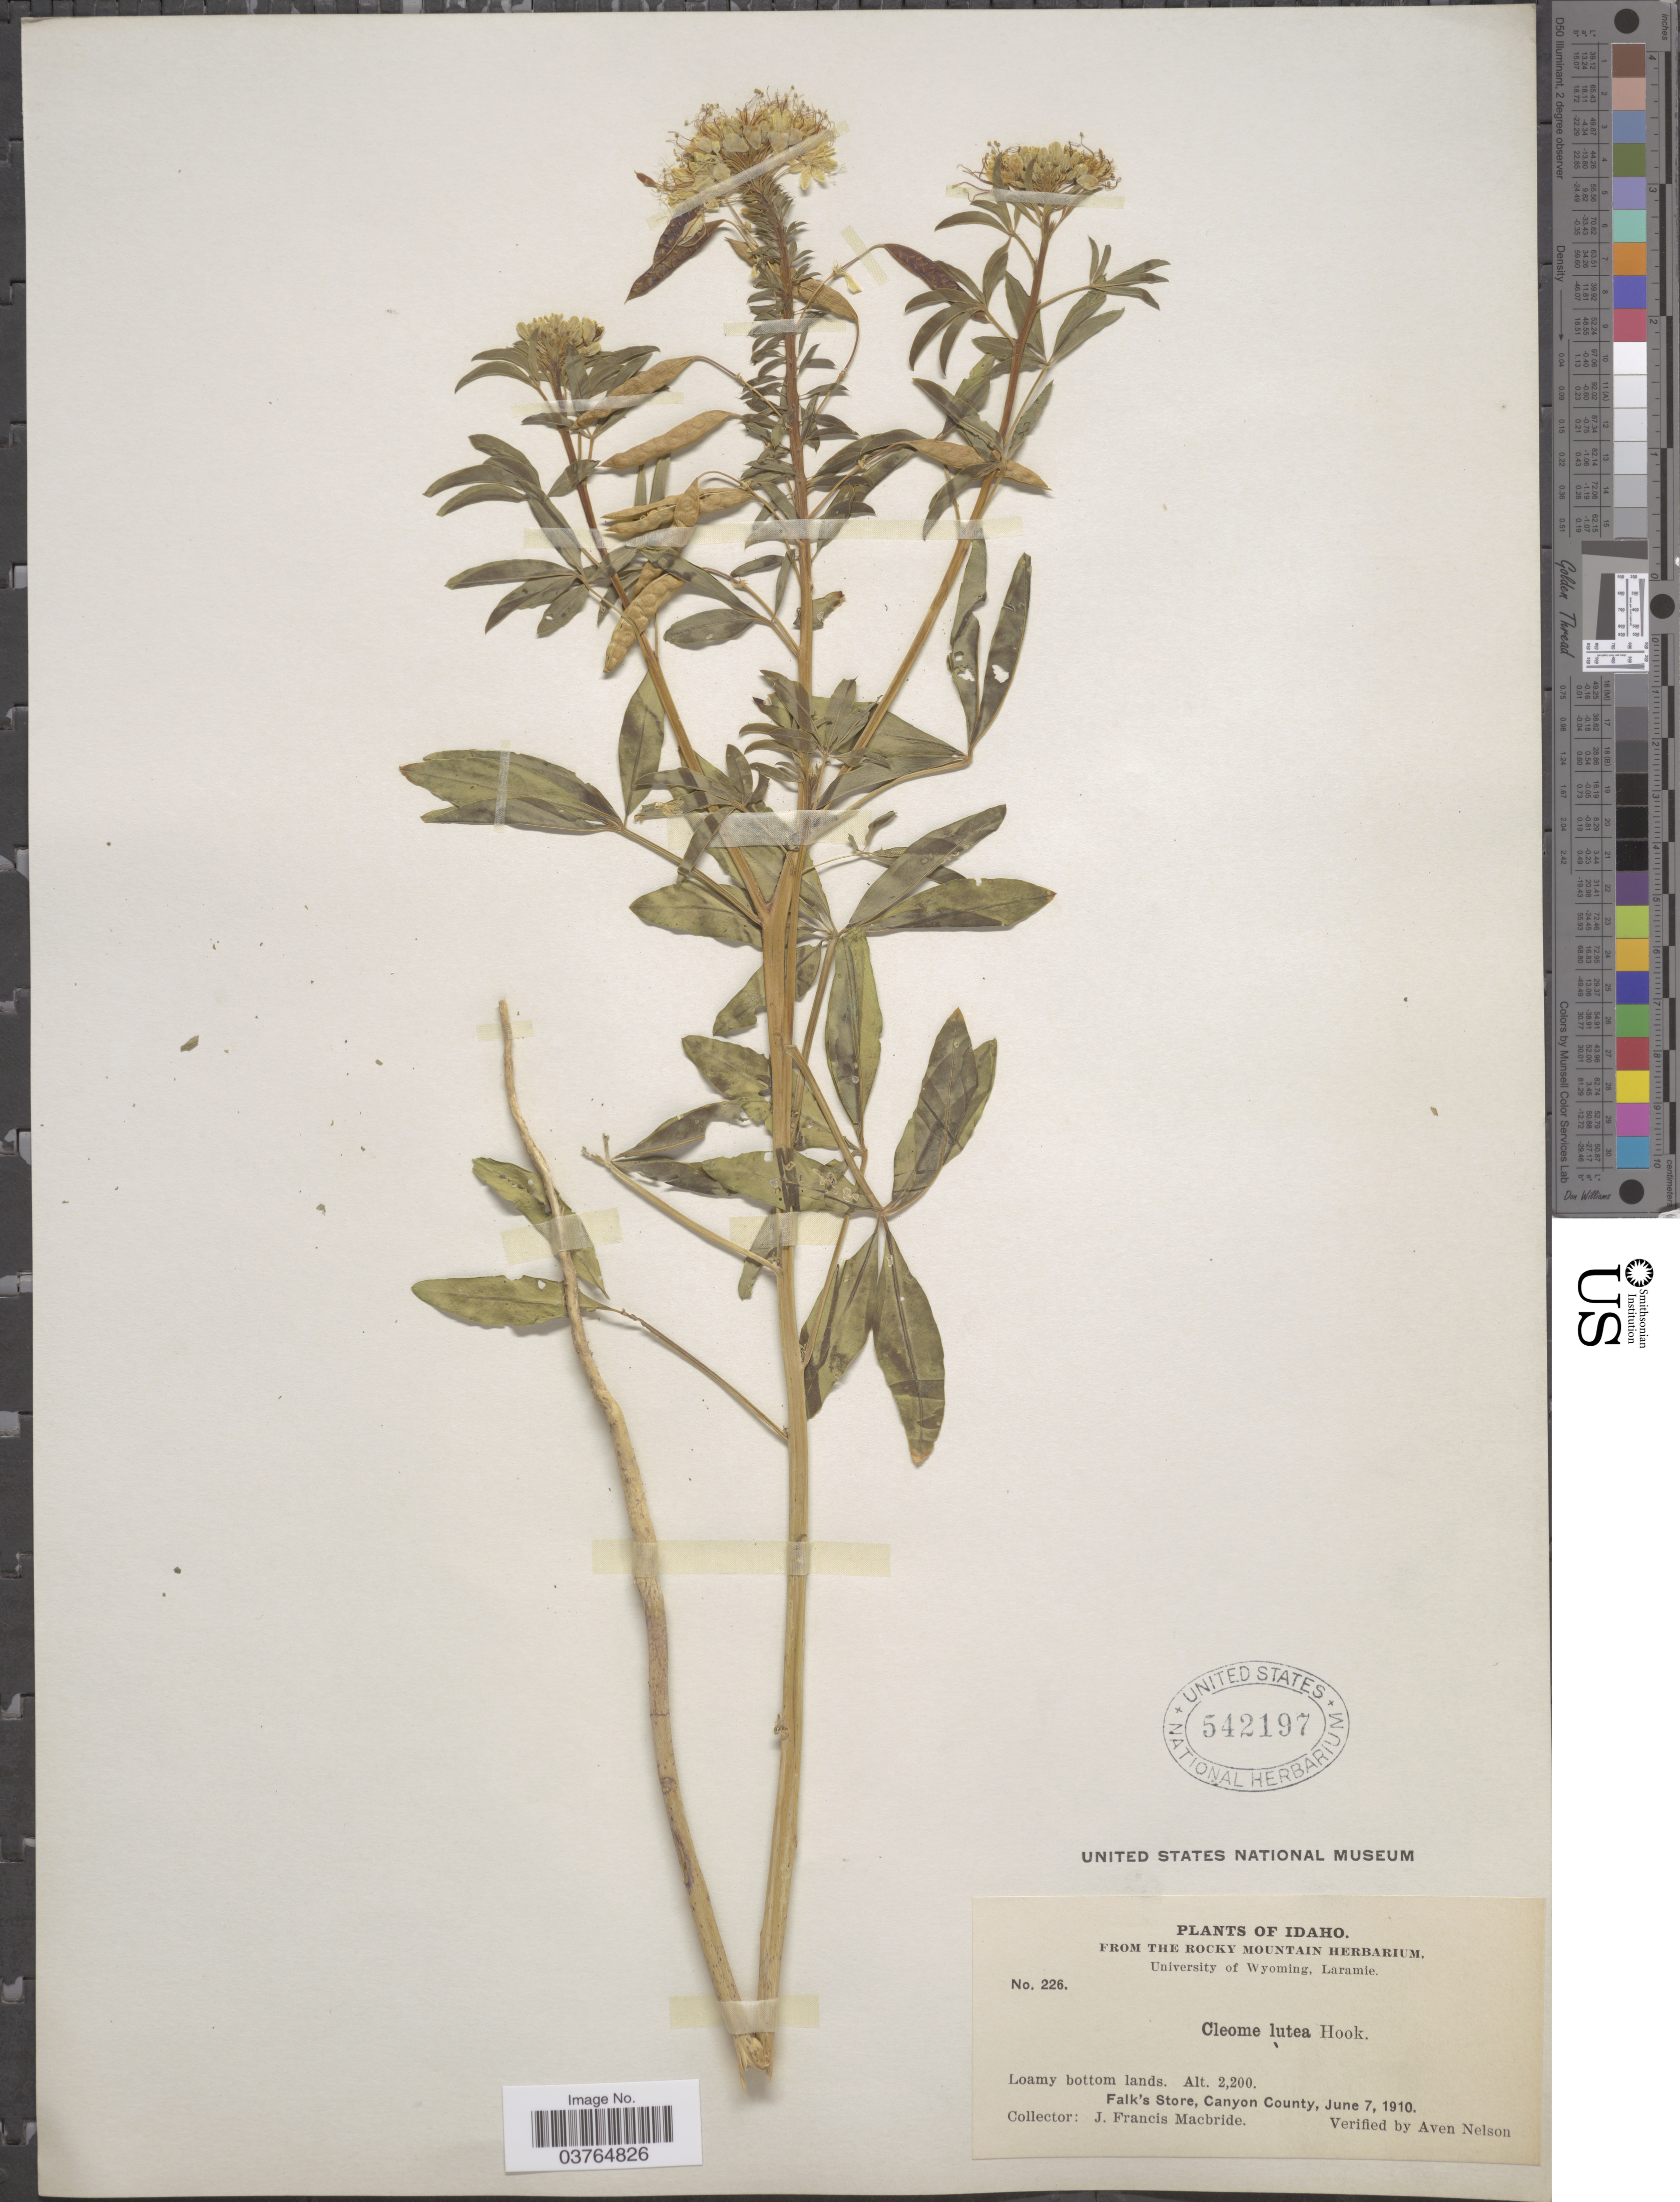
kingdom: Plantae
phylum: Tracheophyta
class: Magnoliopsida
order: Brassicales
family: Cleomaceae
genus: Cleomella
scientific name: Cleomella lutea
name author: (Hook.) Roalson & J.C. Hall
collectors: J. F. Macbride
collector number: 226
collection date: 1910-06-07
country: United States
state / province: Idaho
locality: Falk's Store, Canyon County.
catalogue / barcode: US 542197